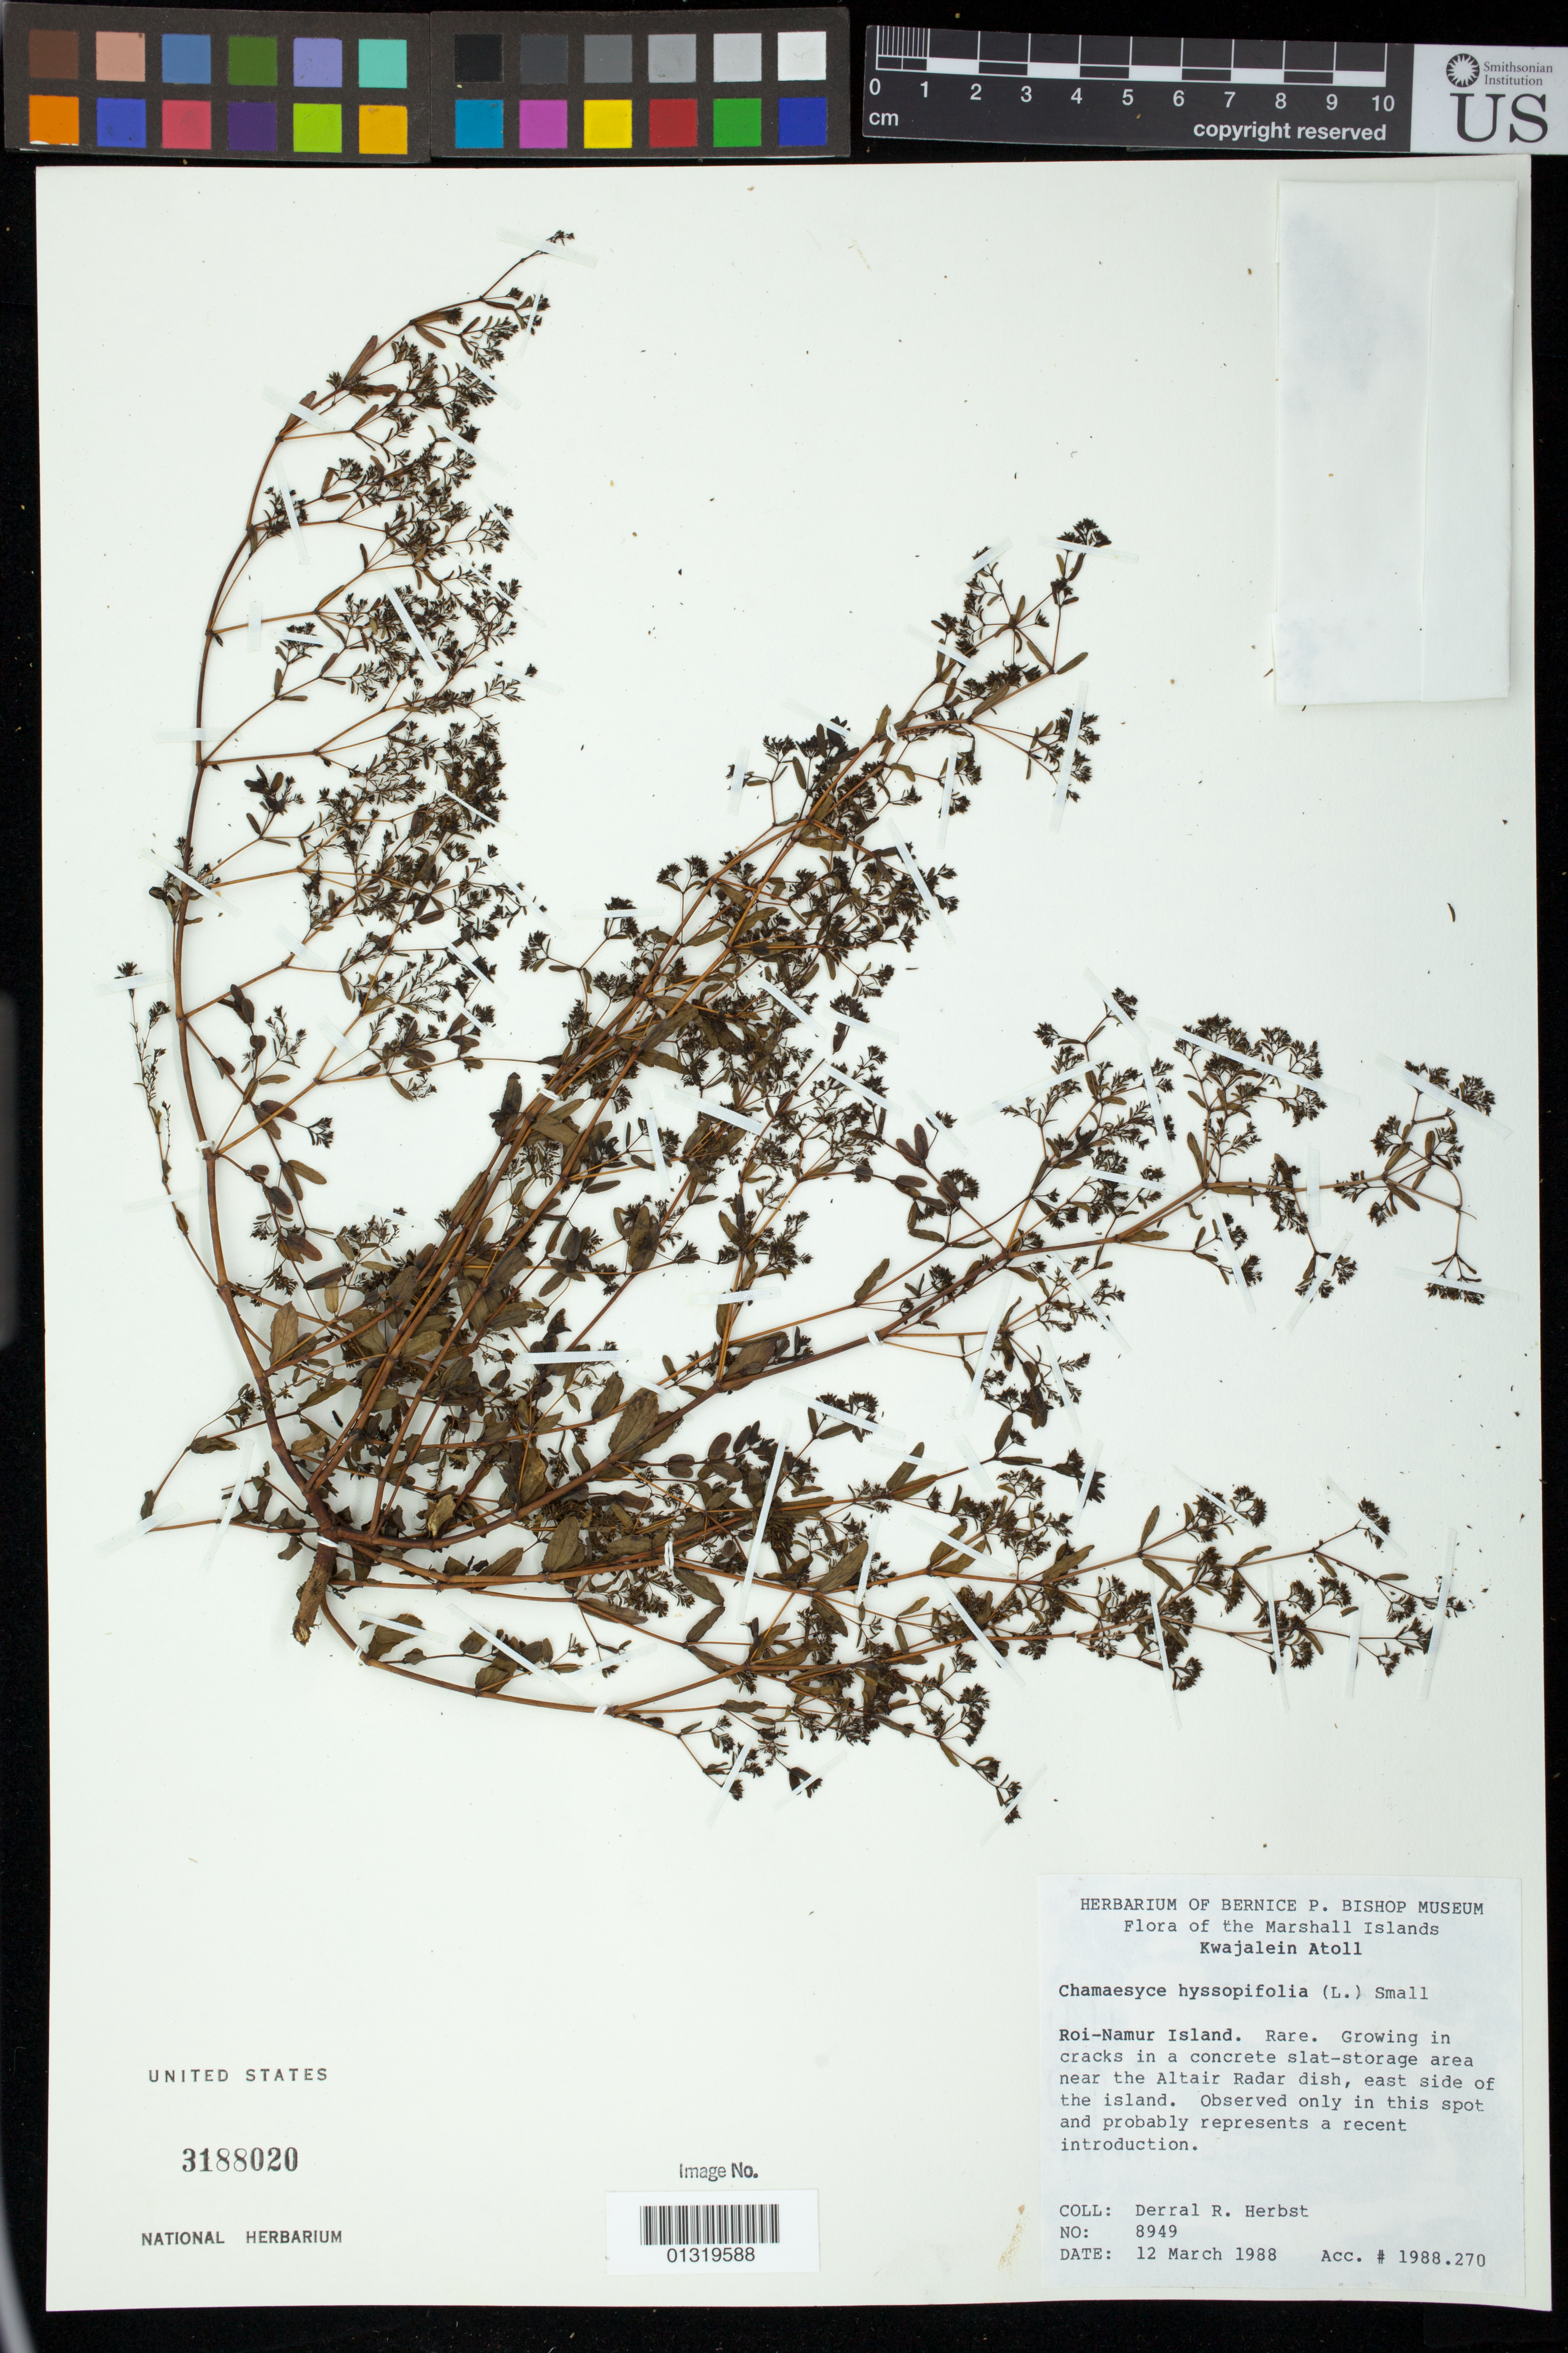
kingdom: Plantae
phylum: Tracheophyta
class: Magnoliopsida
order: Malpighiales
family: Euphorbiaceae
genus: Euphorbia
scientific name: Euphorbia hyssopifolia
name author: L.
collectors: D. R. Herbst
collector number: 8949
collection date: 1988-03-12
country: Marshall Islands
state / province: Kwajalein Atoll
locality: Roi-Namur Island. in a concrete slat-storage area near the Altair Radar dish, east side of the island.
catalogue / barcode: US 3188020